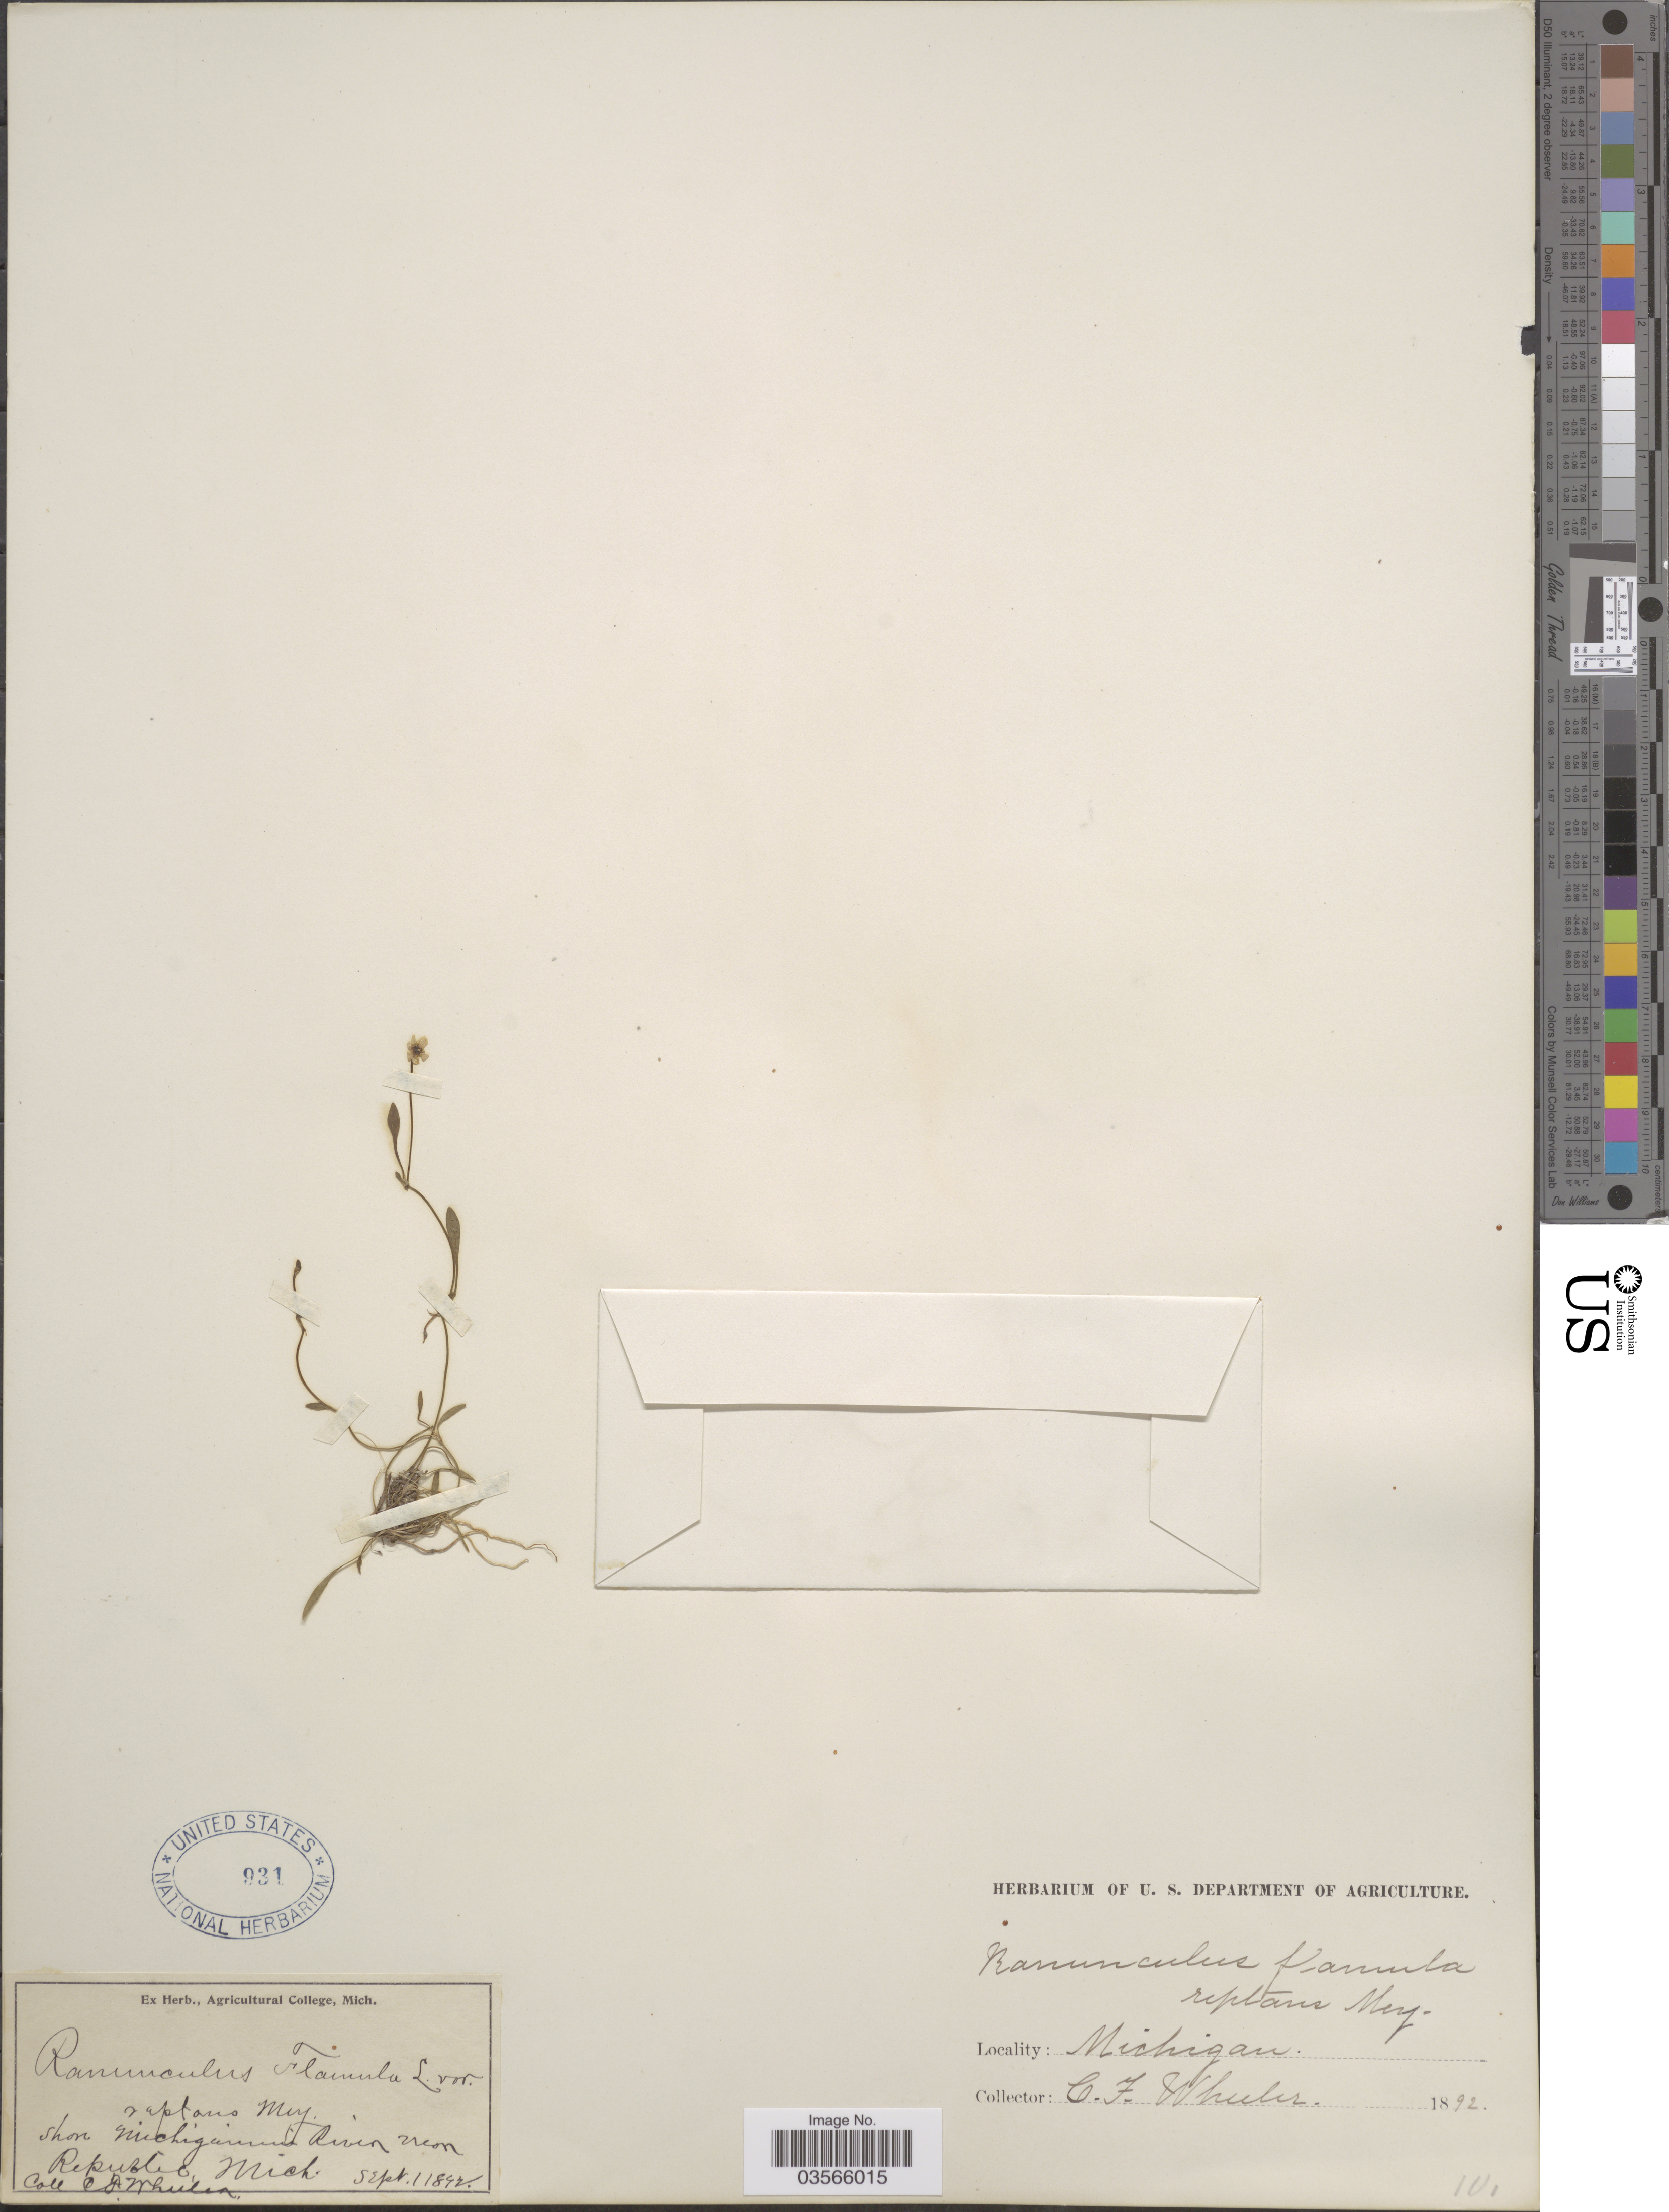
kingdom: Plantae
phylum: Tracheophyta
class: Magnoliopsida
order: Ranunculales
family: Ranunculaceae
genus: Ranunculus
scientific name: Ranunculus flammula var. filiformis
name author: (Michx.) Hook.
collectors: C. Wheeler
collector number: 101*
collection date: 1892-09-01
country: United States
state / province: Michigan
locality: Shore Michigamme River near Republic Mich.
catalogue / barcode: US 931